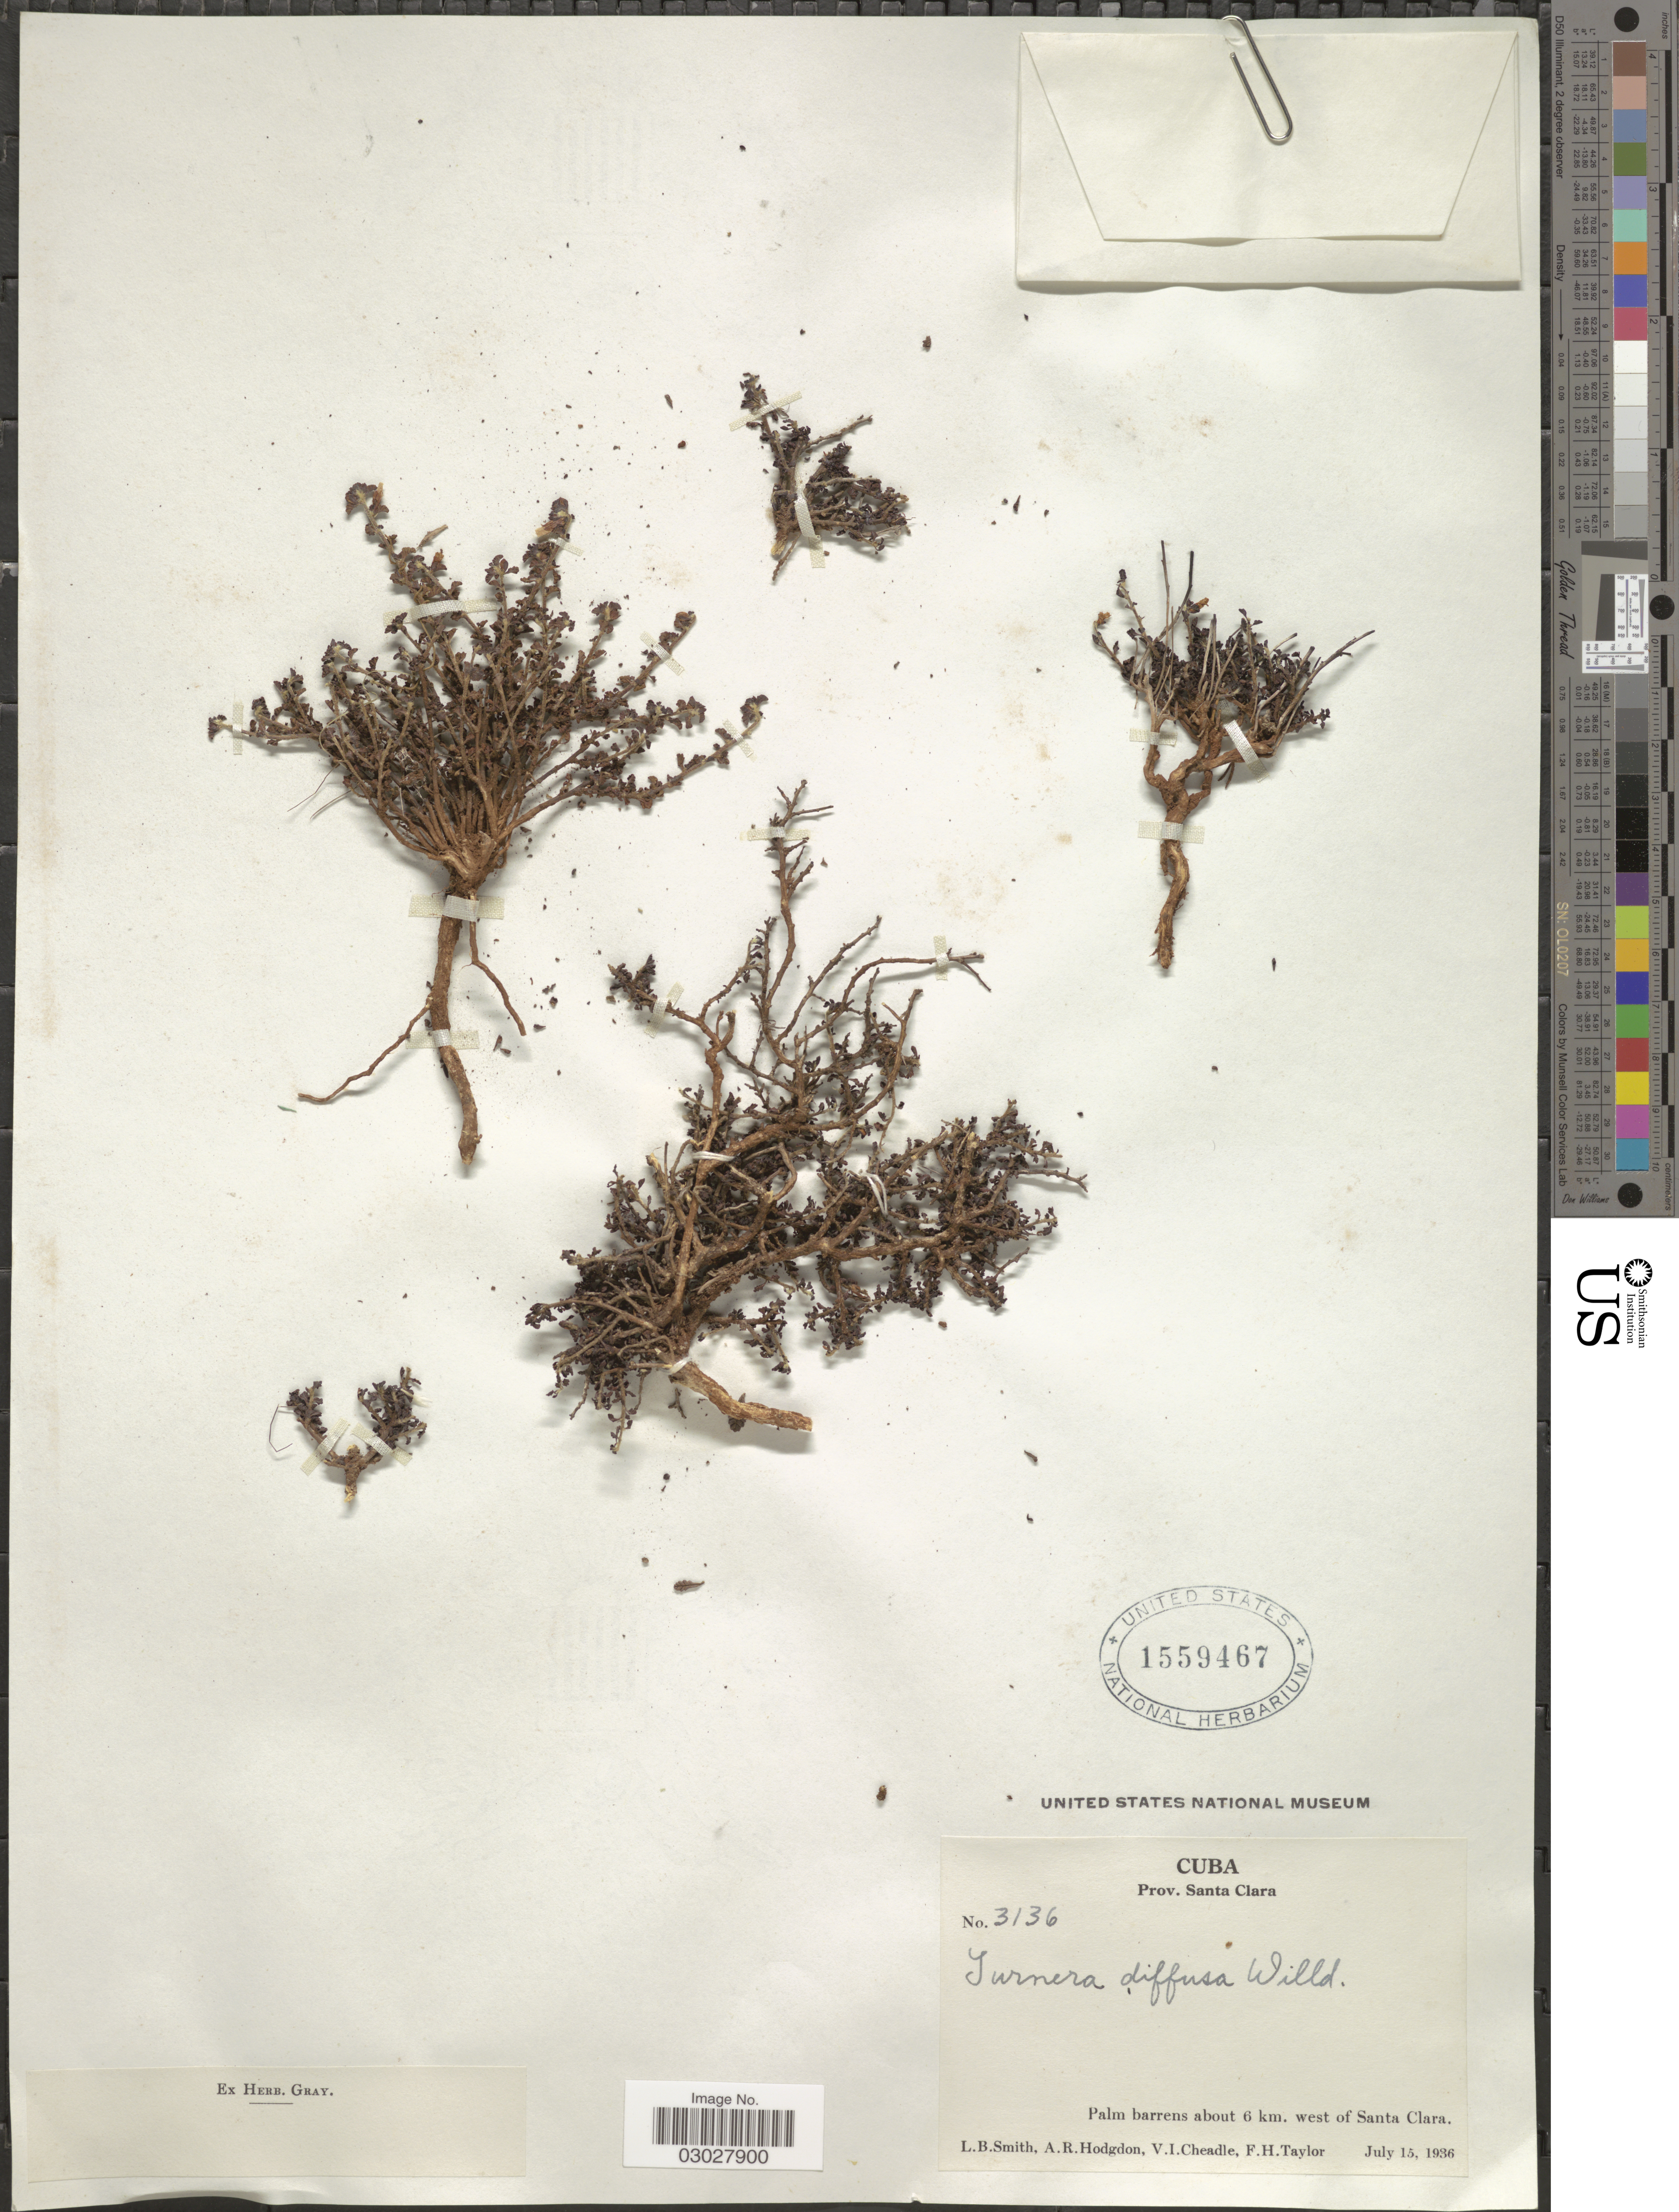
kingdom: Plantae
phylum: Tracheophyta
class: Magnoliopsida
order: Malpighiales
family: Turneraceae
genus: Turnera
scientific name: Turnera diffusa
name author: Willd. ex Schult.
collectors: L. Smith, A. R. Hodgdon, V. I. Cheadle & F. H. Taylor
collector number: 3136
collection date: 1936-07-15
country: Cuba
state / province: Las Villas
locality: Prov. Santa Clara. Palm barrens about 6 km. west of Santa Clara.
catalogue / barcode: US 1559467